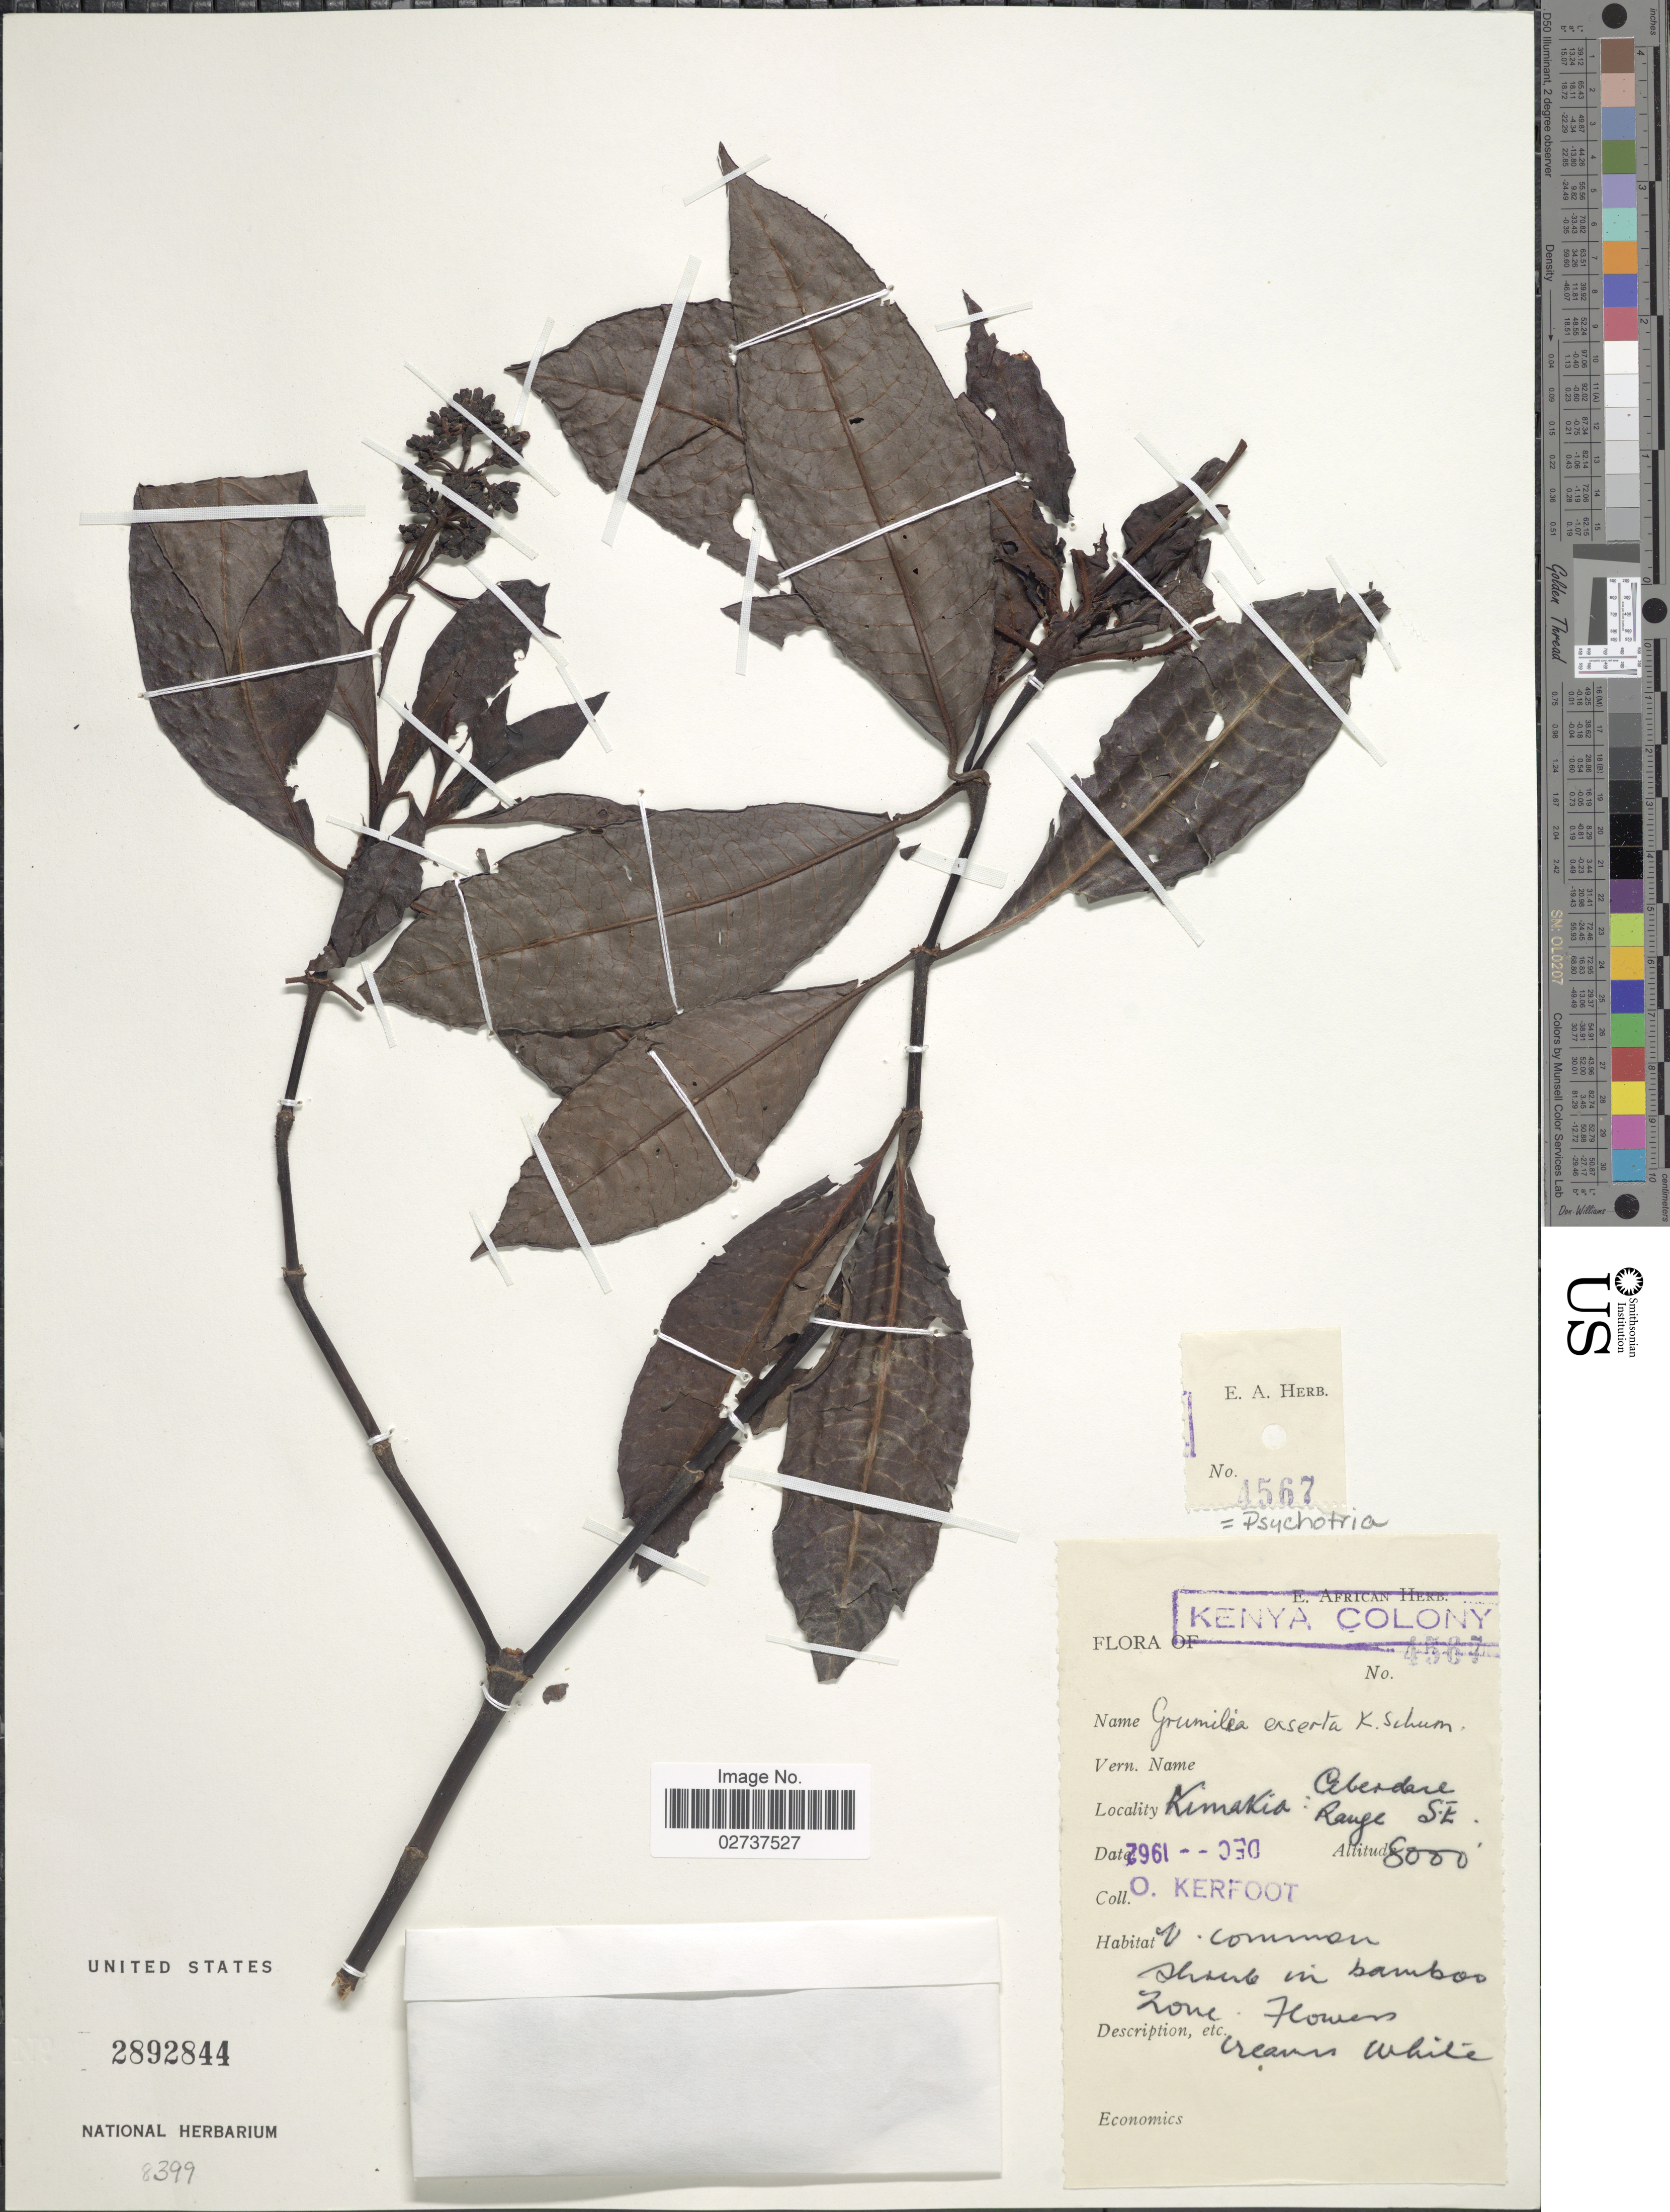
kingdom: Plantae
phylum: Tracheophyta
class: Magnoliopsida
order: Gentianales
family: Rubiaceae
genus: Psychotria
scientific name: Psychotria exserta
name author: DC.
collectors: O. Kerfoot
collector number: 4567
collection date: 1962-12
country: Kenya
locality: Kenya Colony, KimaKia: Aberdare Range SE. [interpreted]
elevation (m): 2438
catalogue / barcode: US 2892844